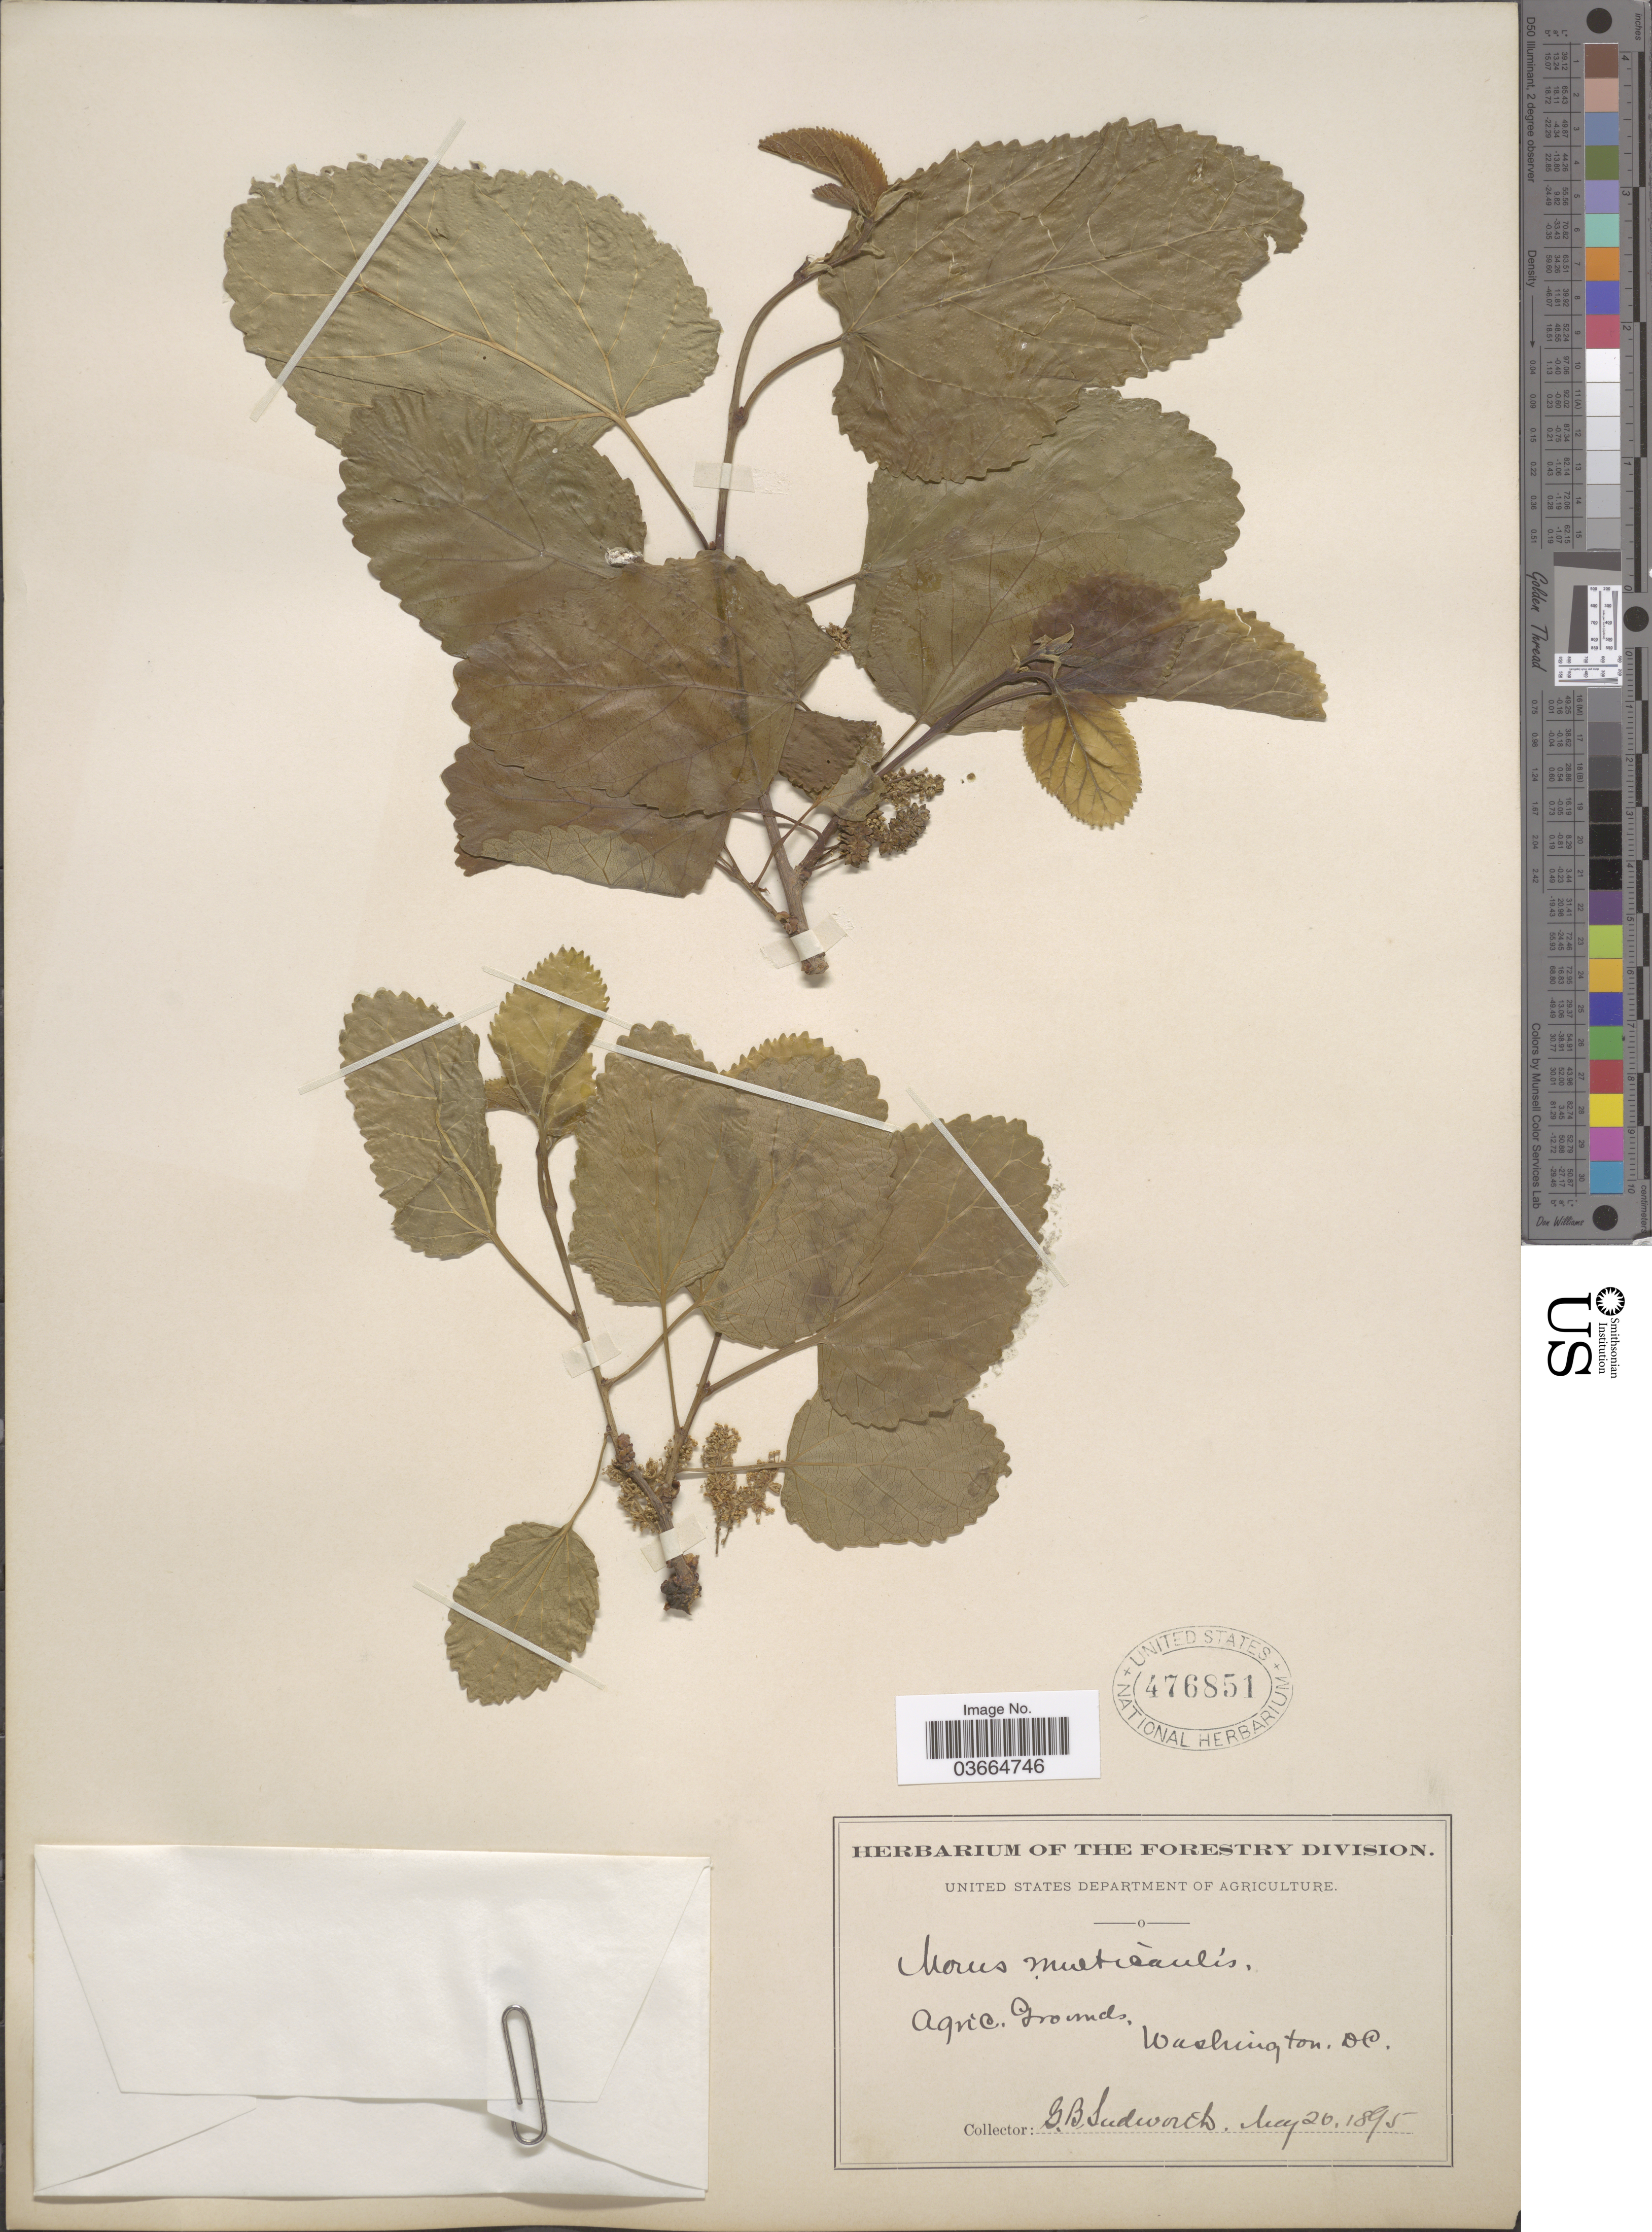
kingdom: Plantae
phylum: Tracheophyta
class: Magnoliopsida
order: Rosales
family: Moraceae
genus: Morus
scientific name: Morus multicaulis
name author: Perr.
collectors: G. B. Sudworth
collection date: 1895-08-20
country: United States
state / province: District of Columbia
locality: Agric. Grounds. Washington. DC.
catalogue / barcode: US 476851